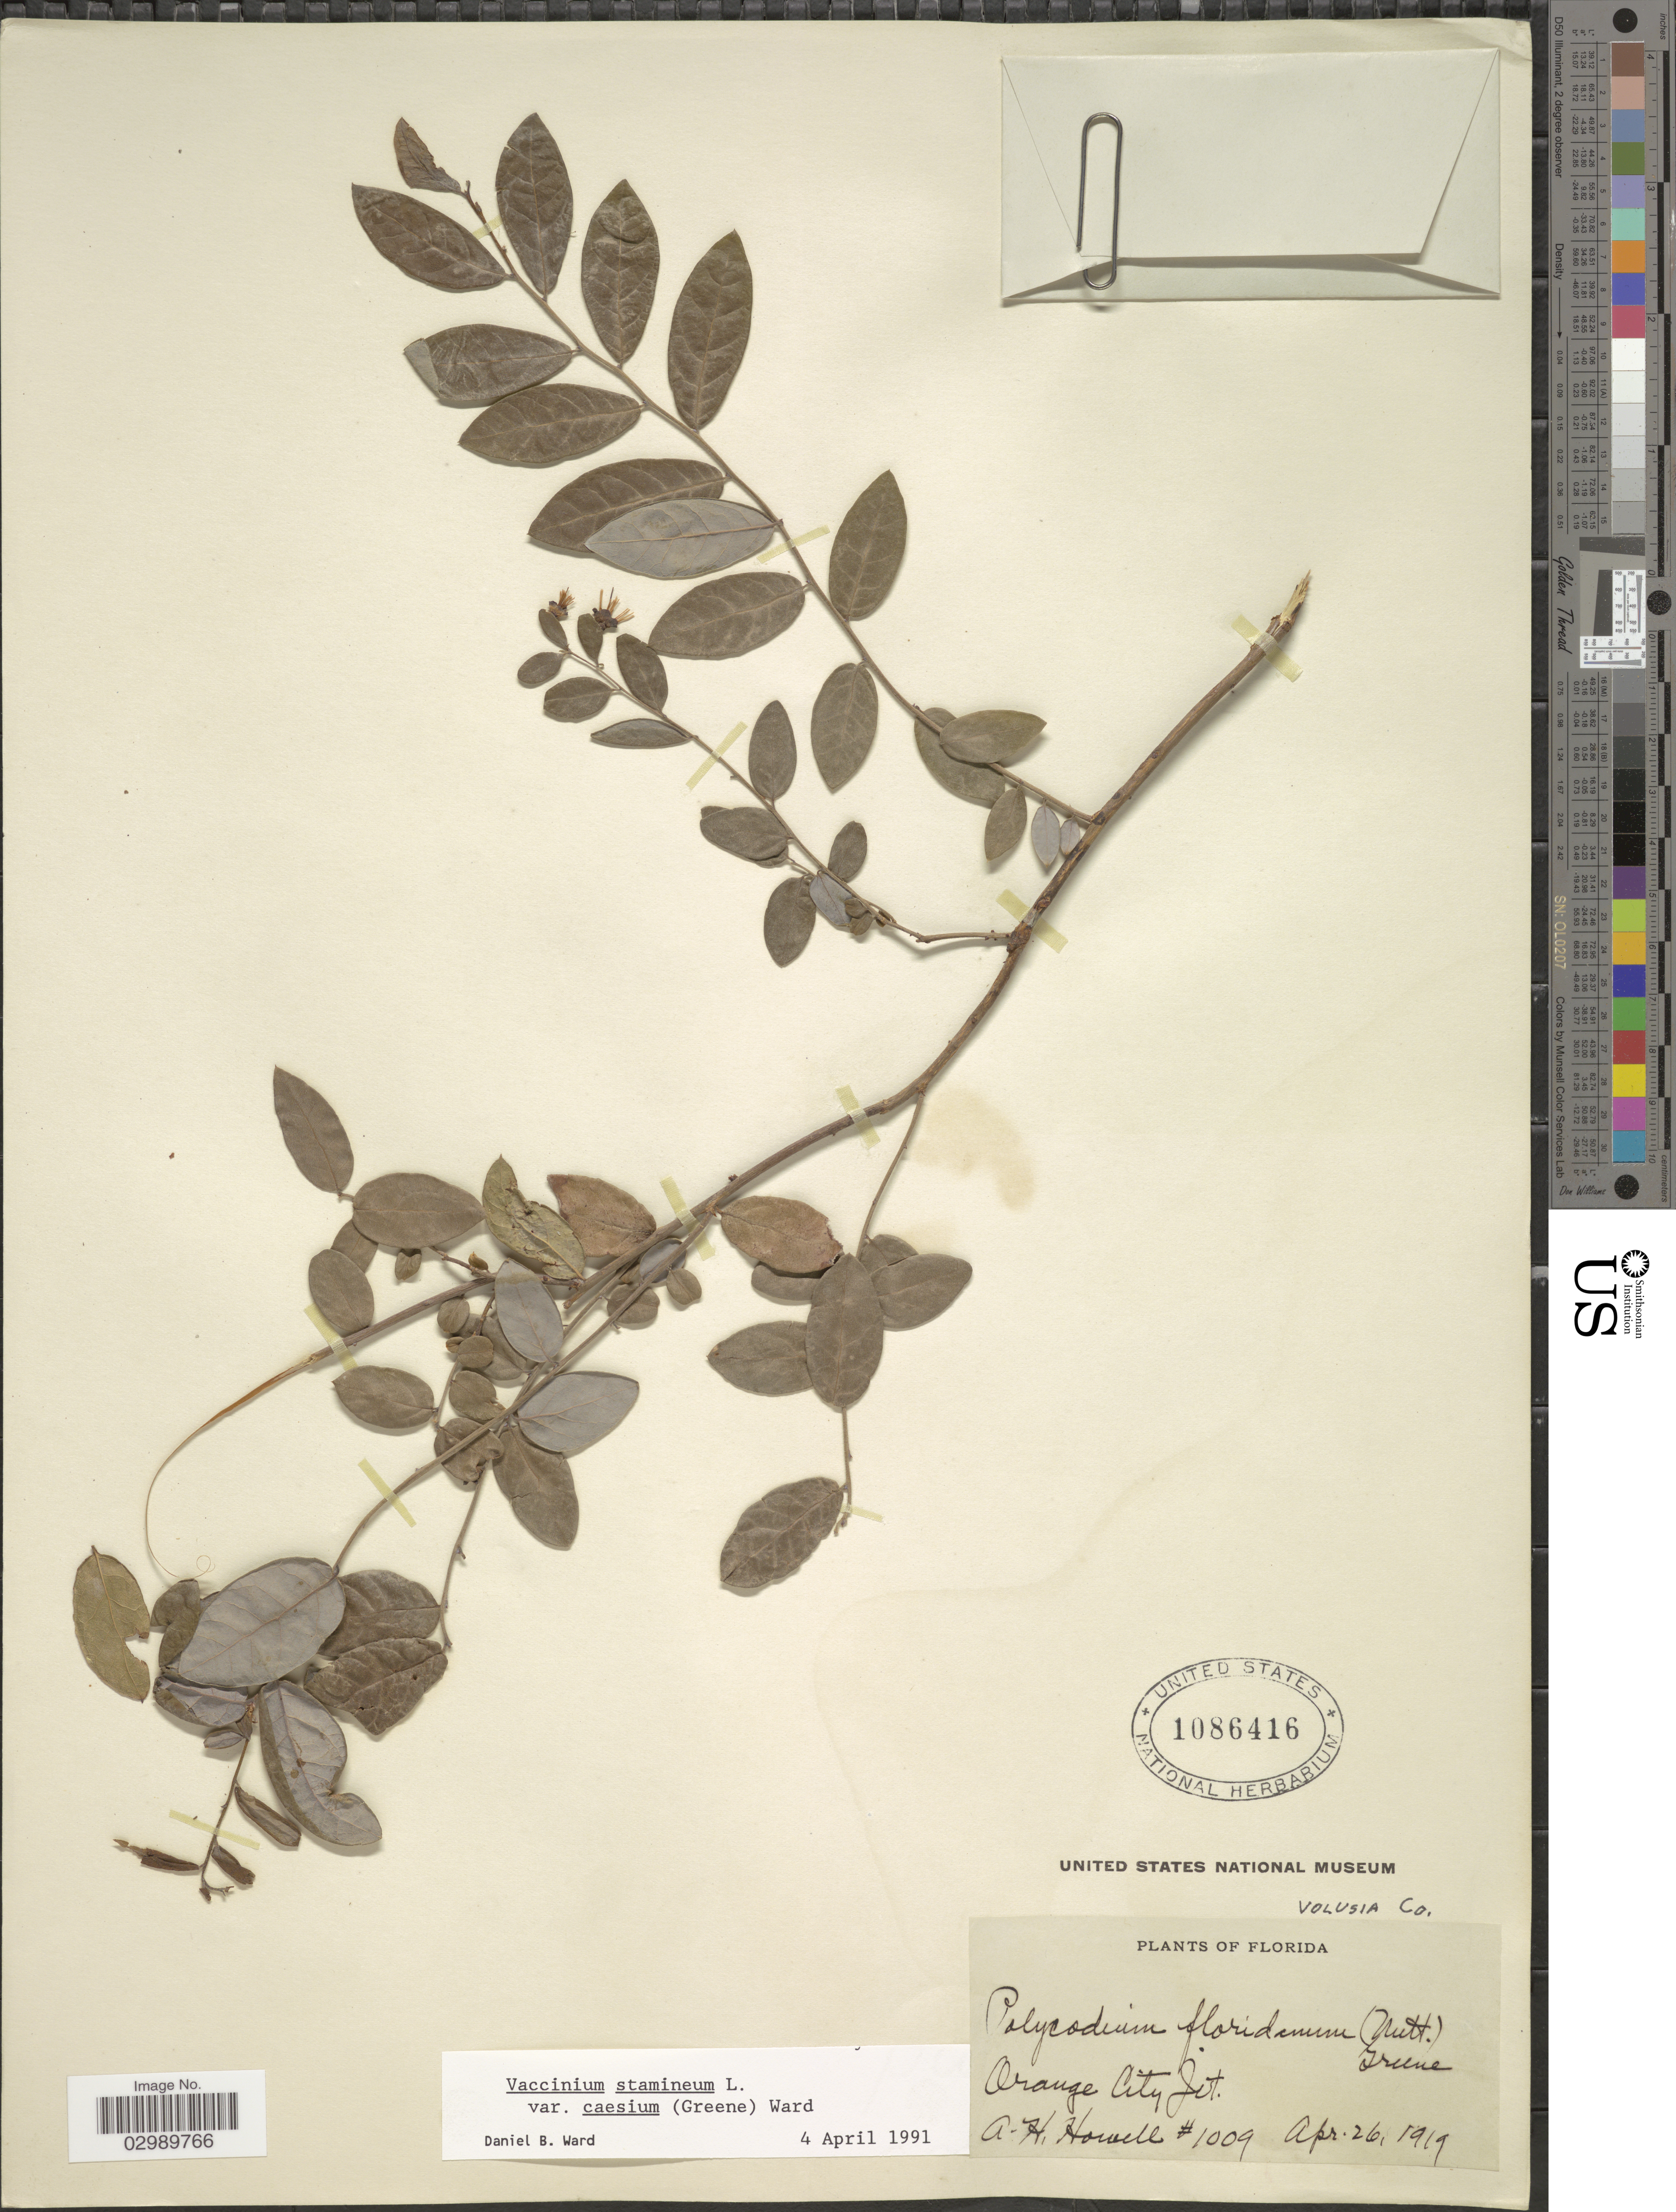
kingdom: Plantae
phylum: Tracheophyta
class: Magnoliopsida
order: Ericales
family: Ericaceae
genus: Vaccinium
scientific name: Vaccinium stamineum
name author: L.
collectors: A. Howell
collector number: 1009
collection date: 1919-04-26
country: United States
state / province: Florida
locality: Orange City Jct. Volusia Co.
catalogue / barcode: US 1086416